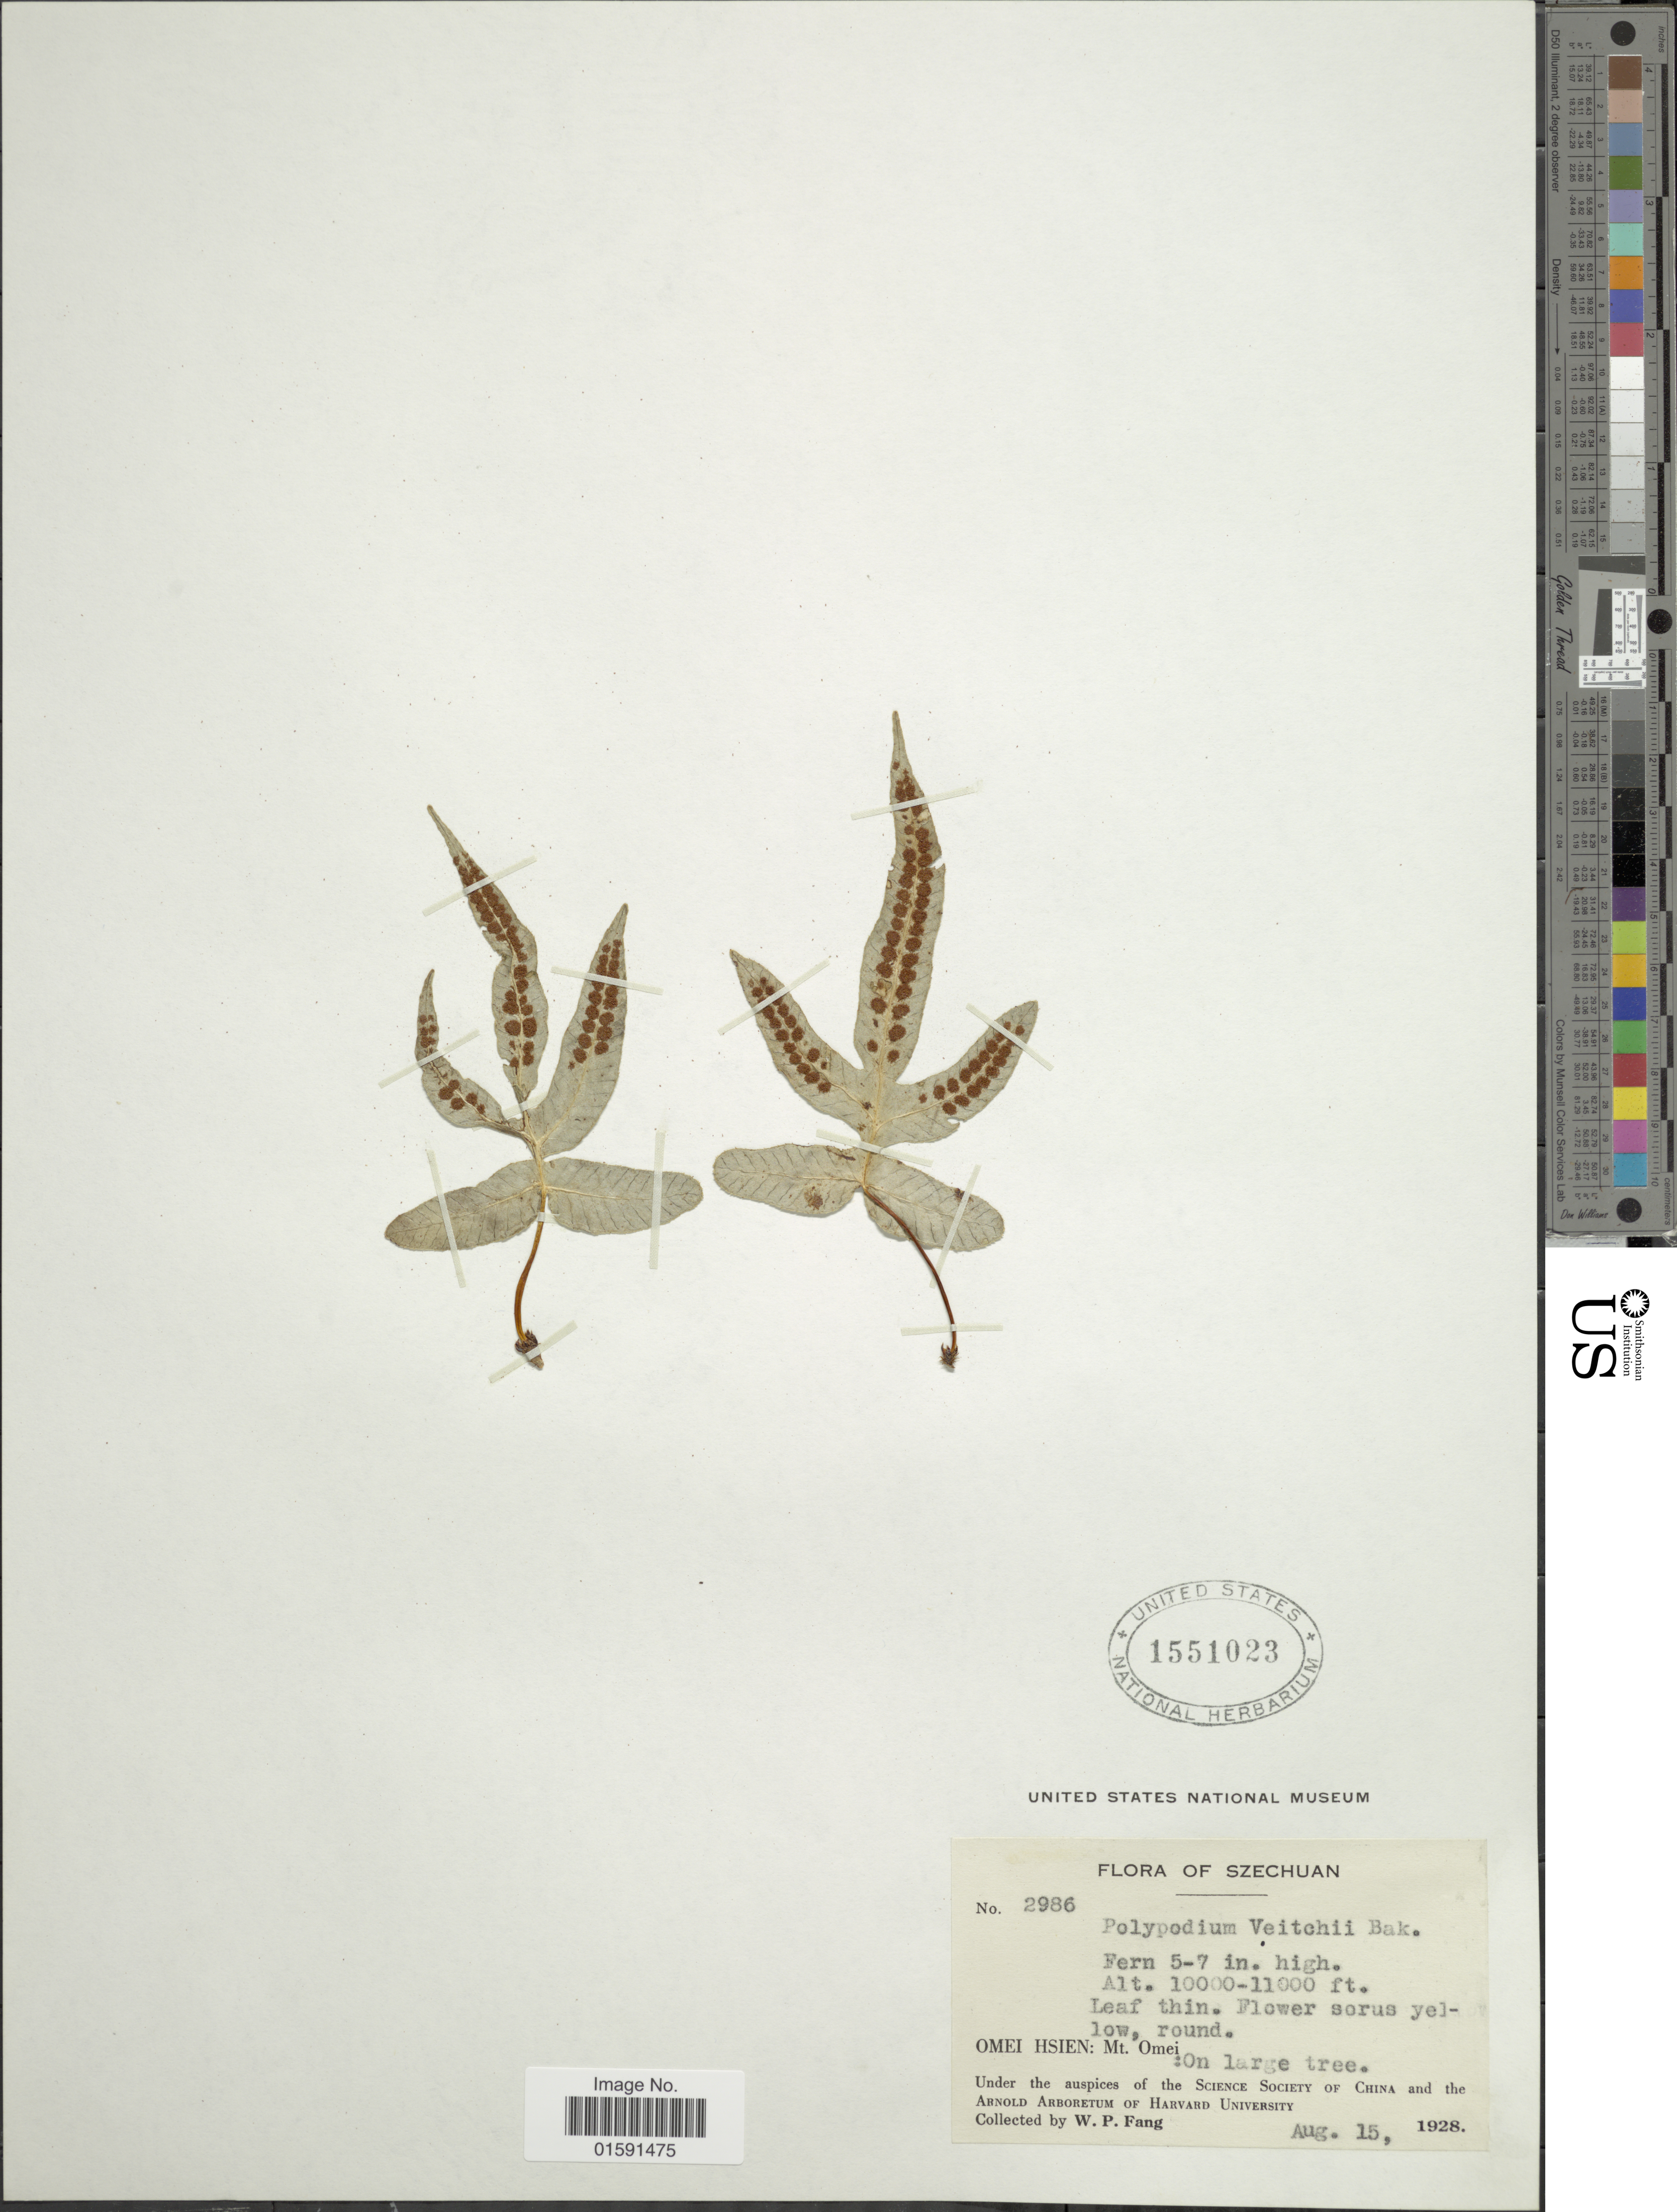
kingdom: Plantae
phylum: Tracheophyta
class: Polypodiopsida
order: Polypodiales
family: Polypodiaceae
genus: Selliguea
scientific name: Selliguea veitchii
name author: (Baker) H. Ohashi & K. Ohashi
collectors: W. P. Fang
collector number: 2986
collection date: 1928-08-15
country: China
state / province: Sichuan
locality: Szechuan. Omei Hsien: Mt. Omei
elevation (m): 3048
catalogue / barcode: US 1551023